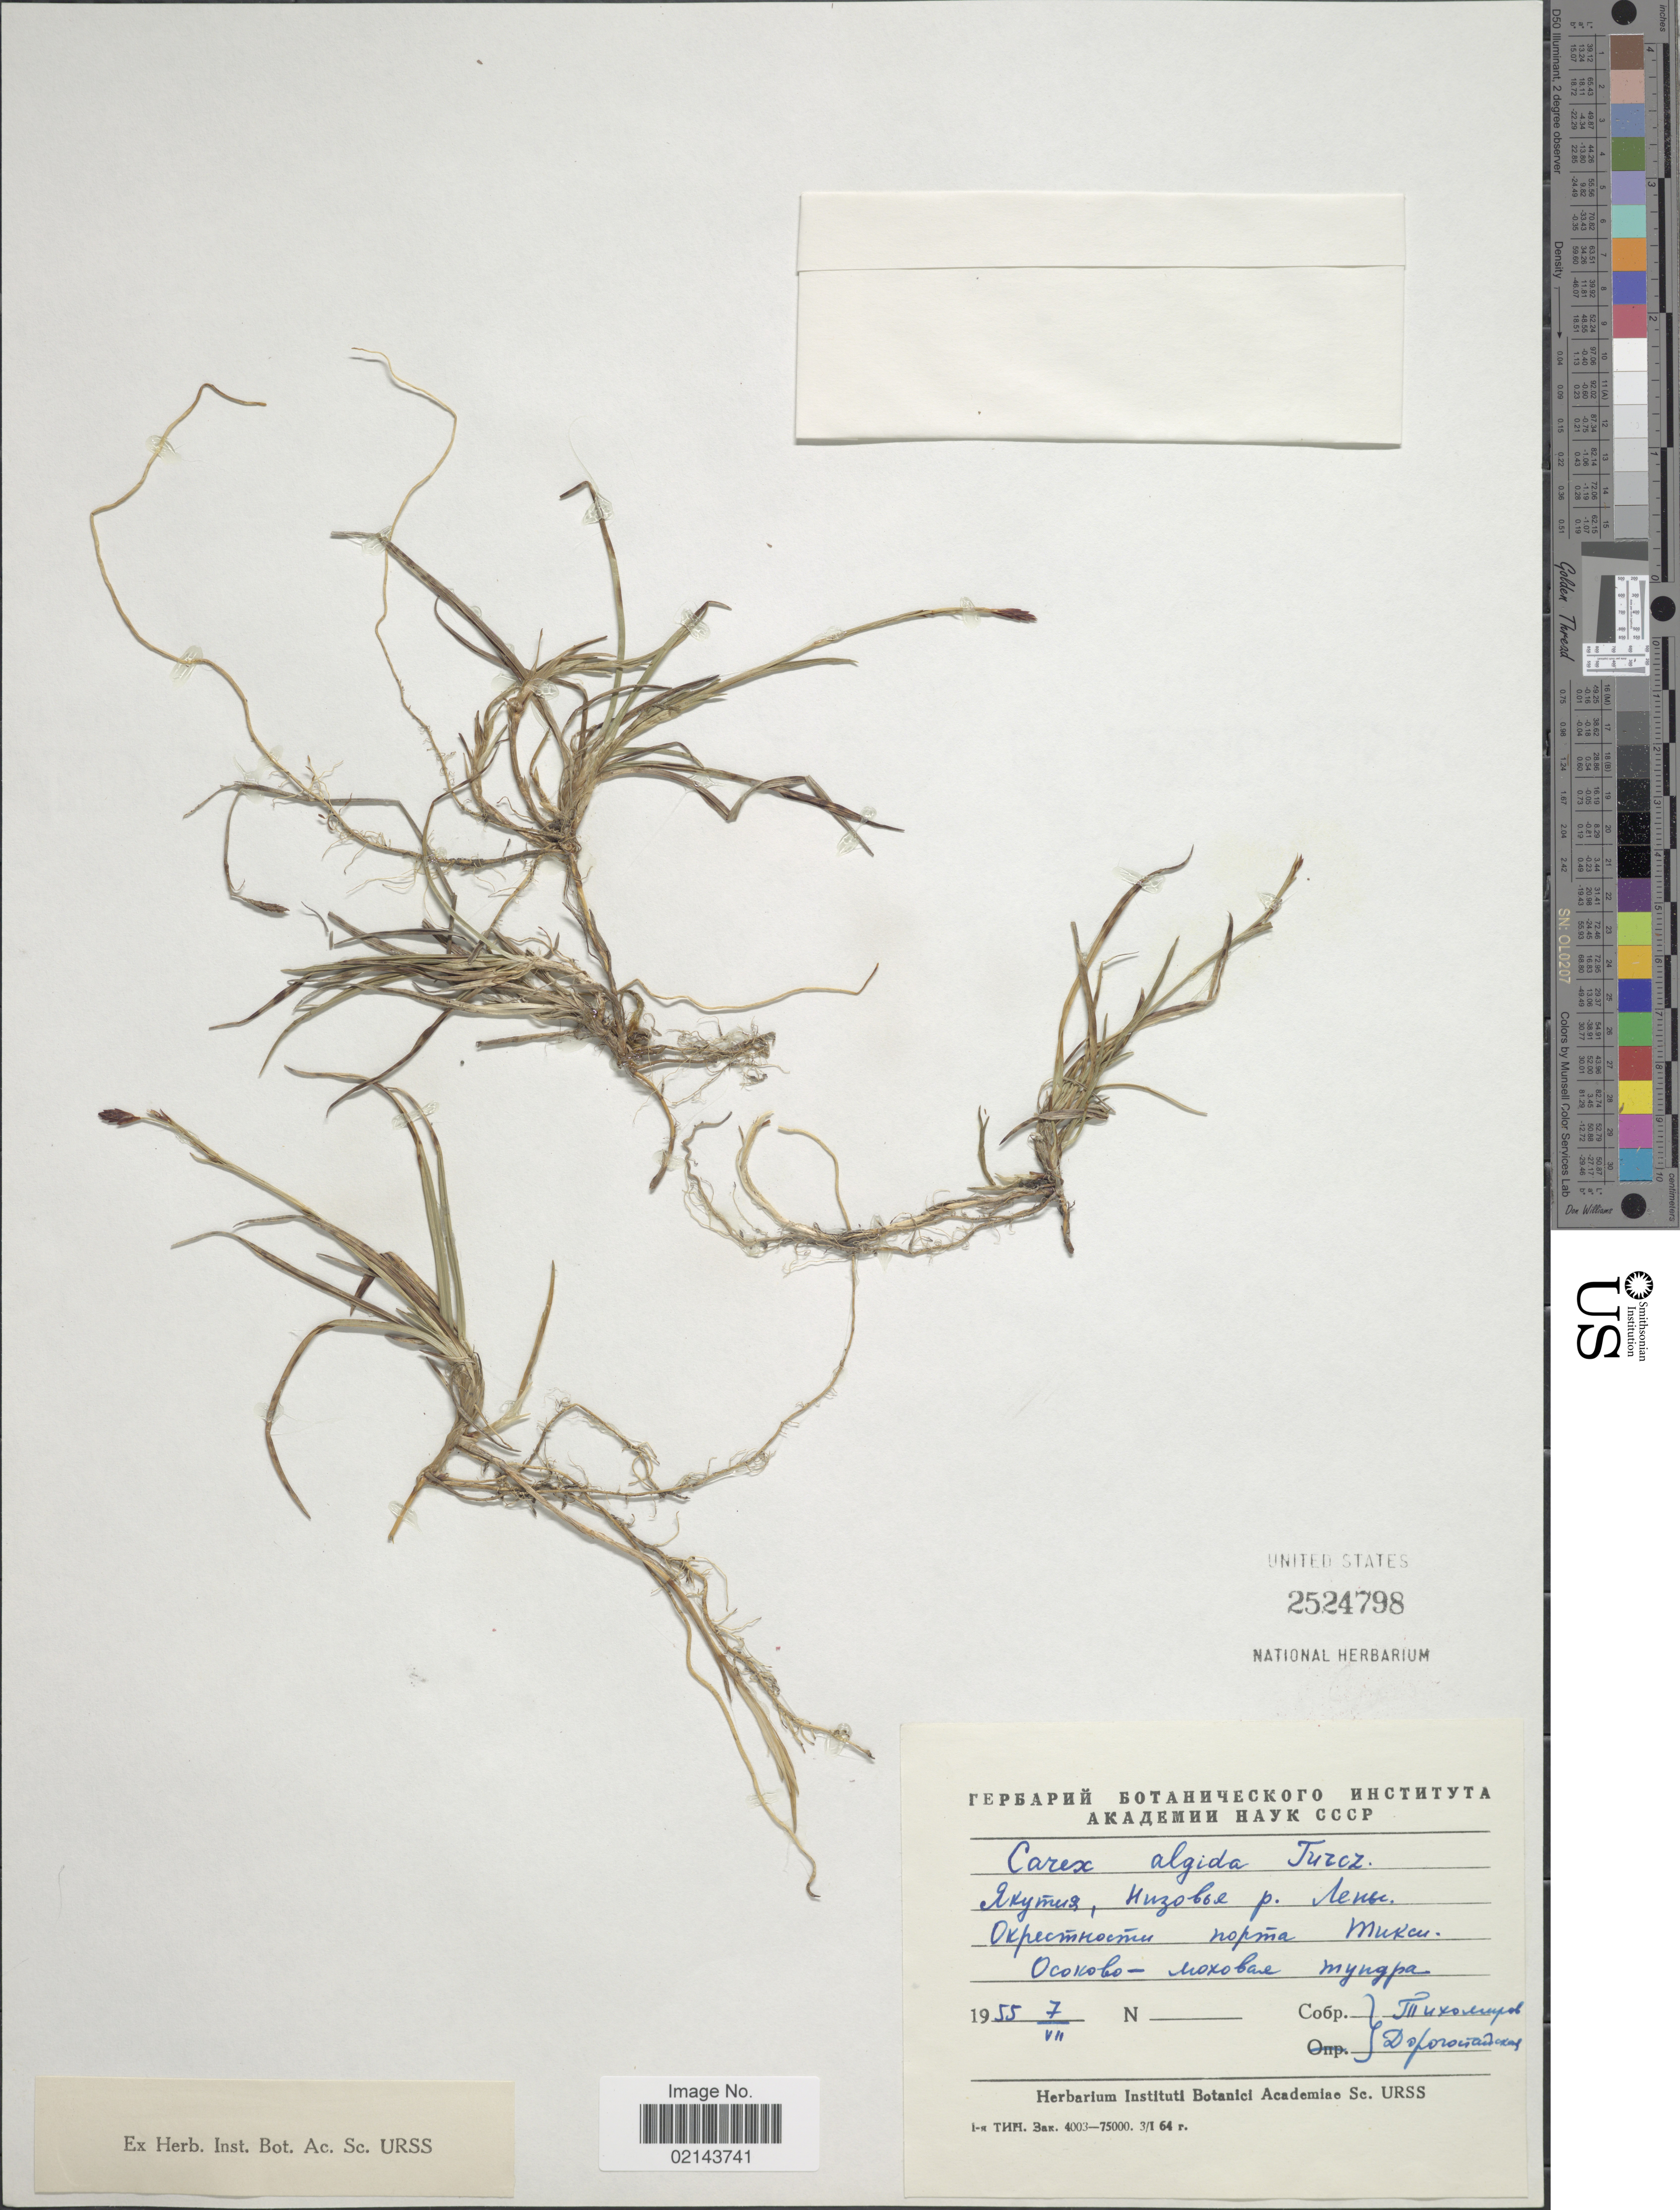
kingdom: Plantae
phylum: Tracheophyta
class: Liliopsida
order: Poales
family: Cyperaceae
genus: Carex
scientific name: Carex algida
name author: Turcz. ex V.I. Krecz.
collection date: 1955-07-07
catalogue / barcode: US 2524798